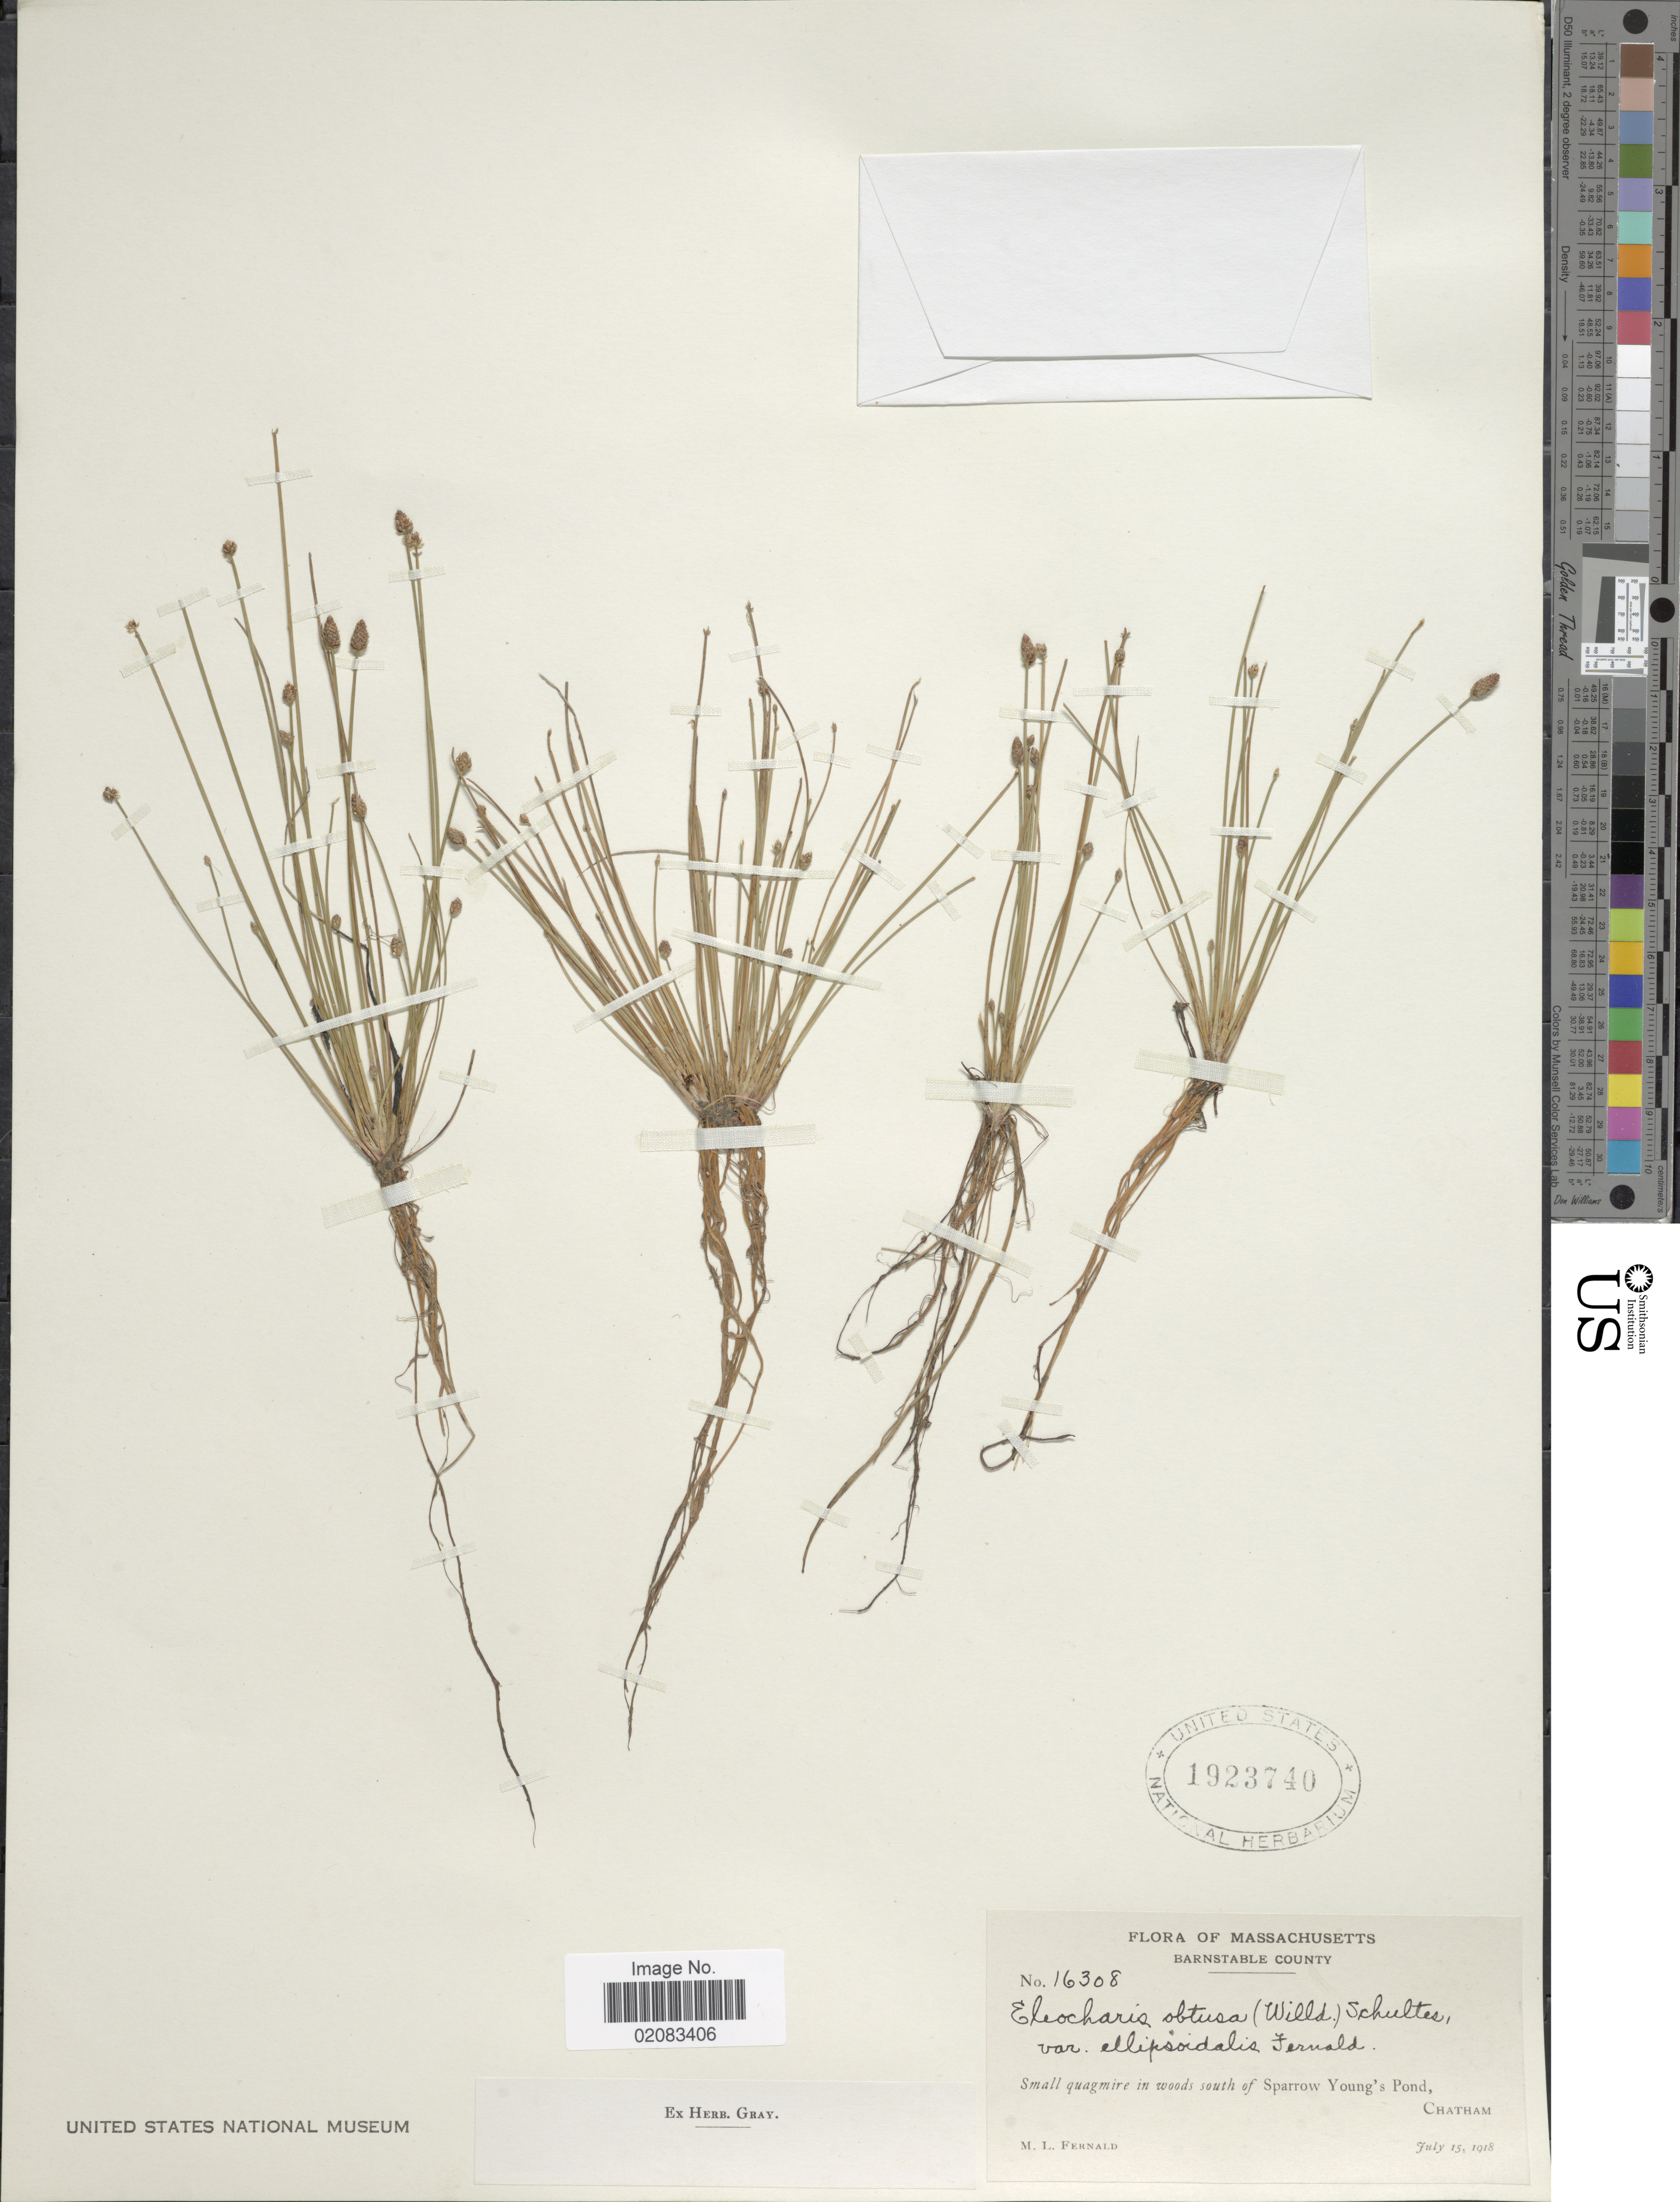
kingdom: Plantae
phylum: Tracheophyta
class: Liliopsida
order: Poales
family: Cyperaceae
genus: Eleocharis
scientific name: Eleocharis obtusa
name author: (Willd.) Schult.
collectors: M. L. Fernald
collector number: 16308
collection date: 1918-07-15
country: United States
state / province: Massachusetts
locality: Barnstable County, Small quagmire in woods south of Sparrow Young's Pond, Chatham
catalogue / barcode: US 1923740